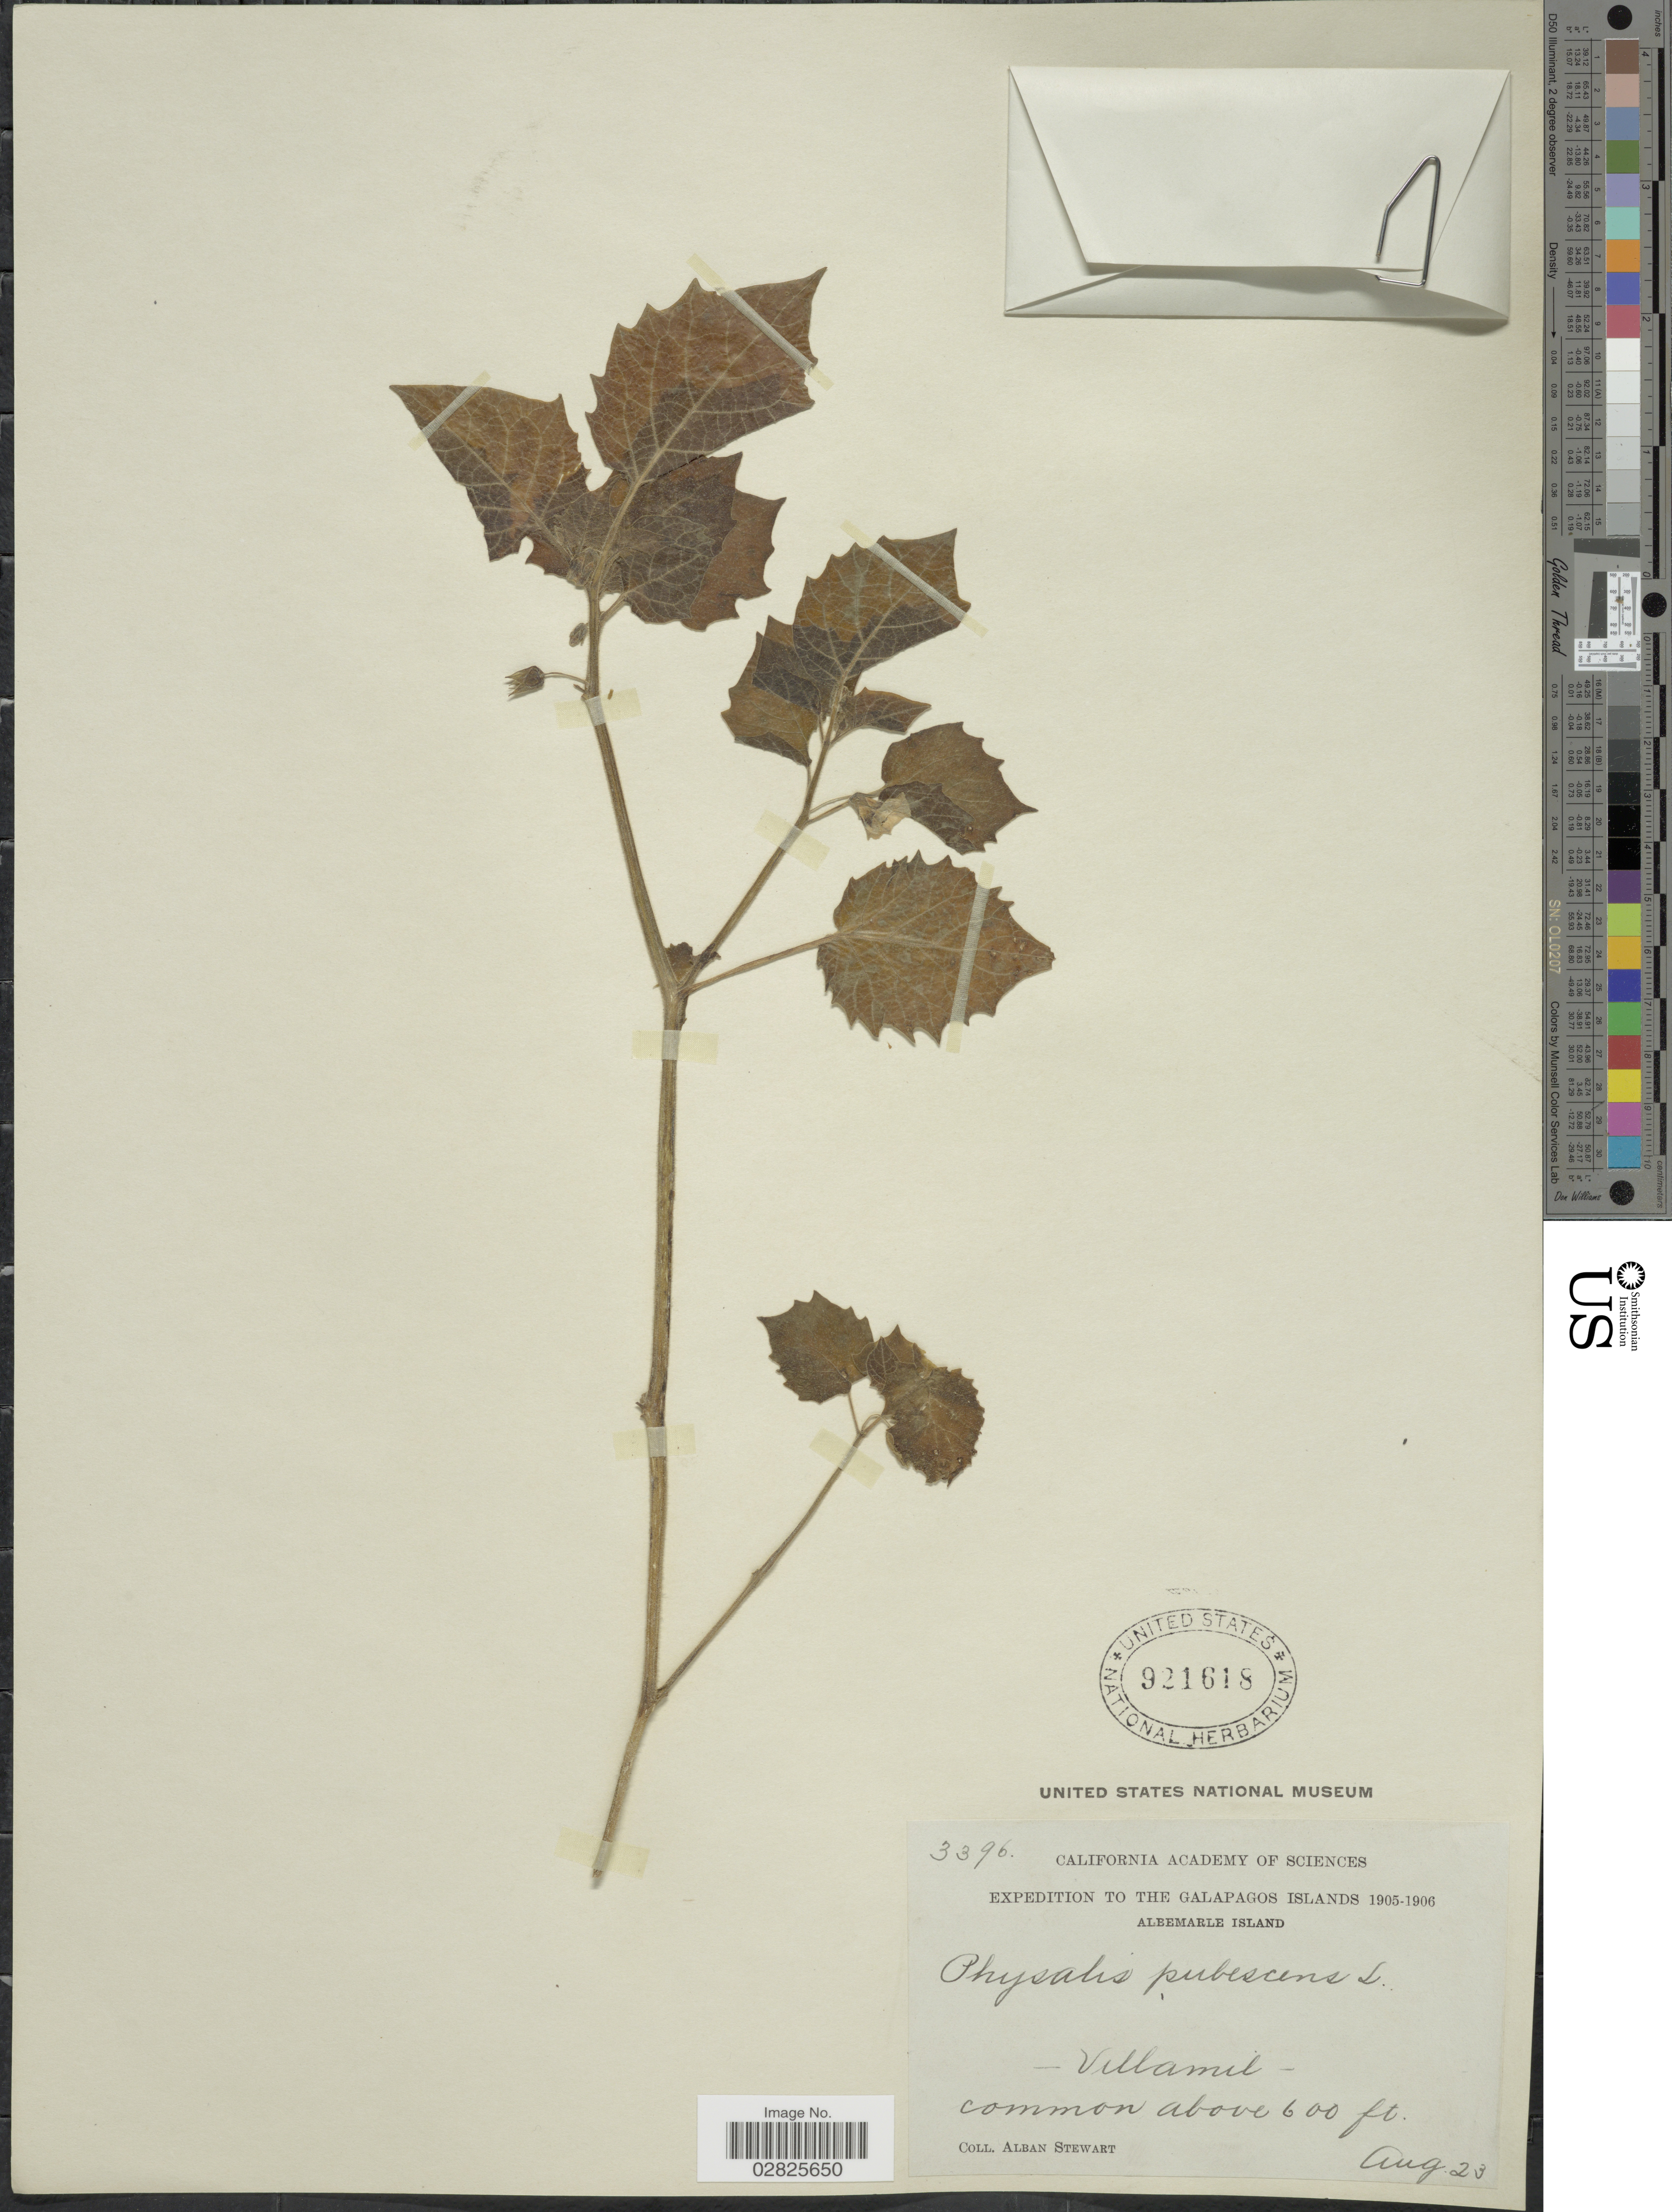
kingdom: Plantae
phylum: Tracheophyta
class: Magnoliopsida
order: Solanales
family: Solanaceae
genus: Physalis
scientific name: Physalis pubescens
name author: L.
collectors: A. Stewart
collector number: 3396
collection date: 1905-08-23/1906-08-23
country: Ecuador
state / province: Colón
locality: Galapagos Islands. Albemarle Island. - Villamil -.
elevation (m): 183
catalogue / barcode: US 921618